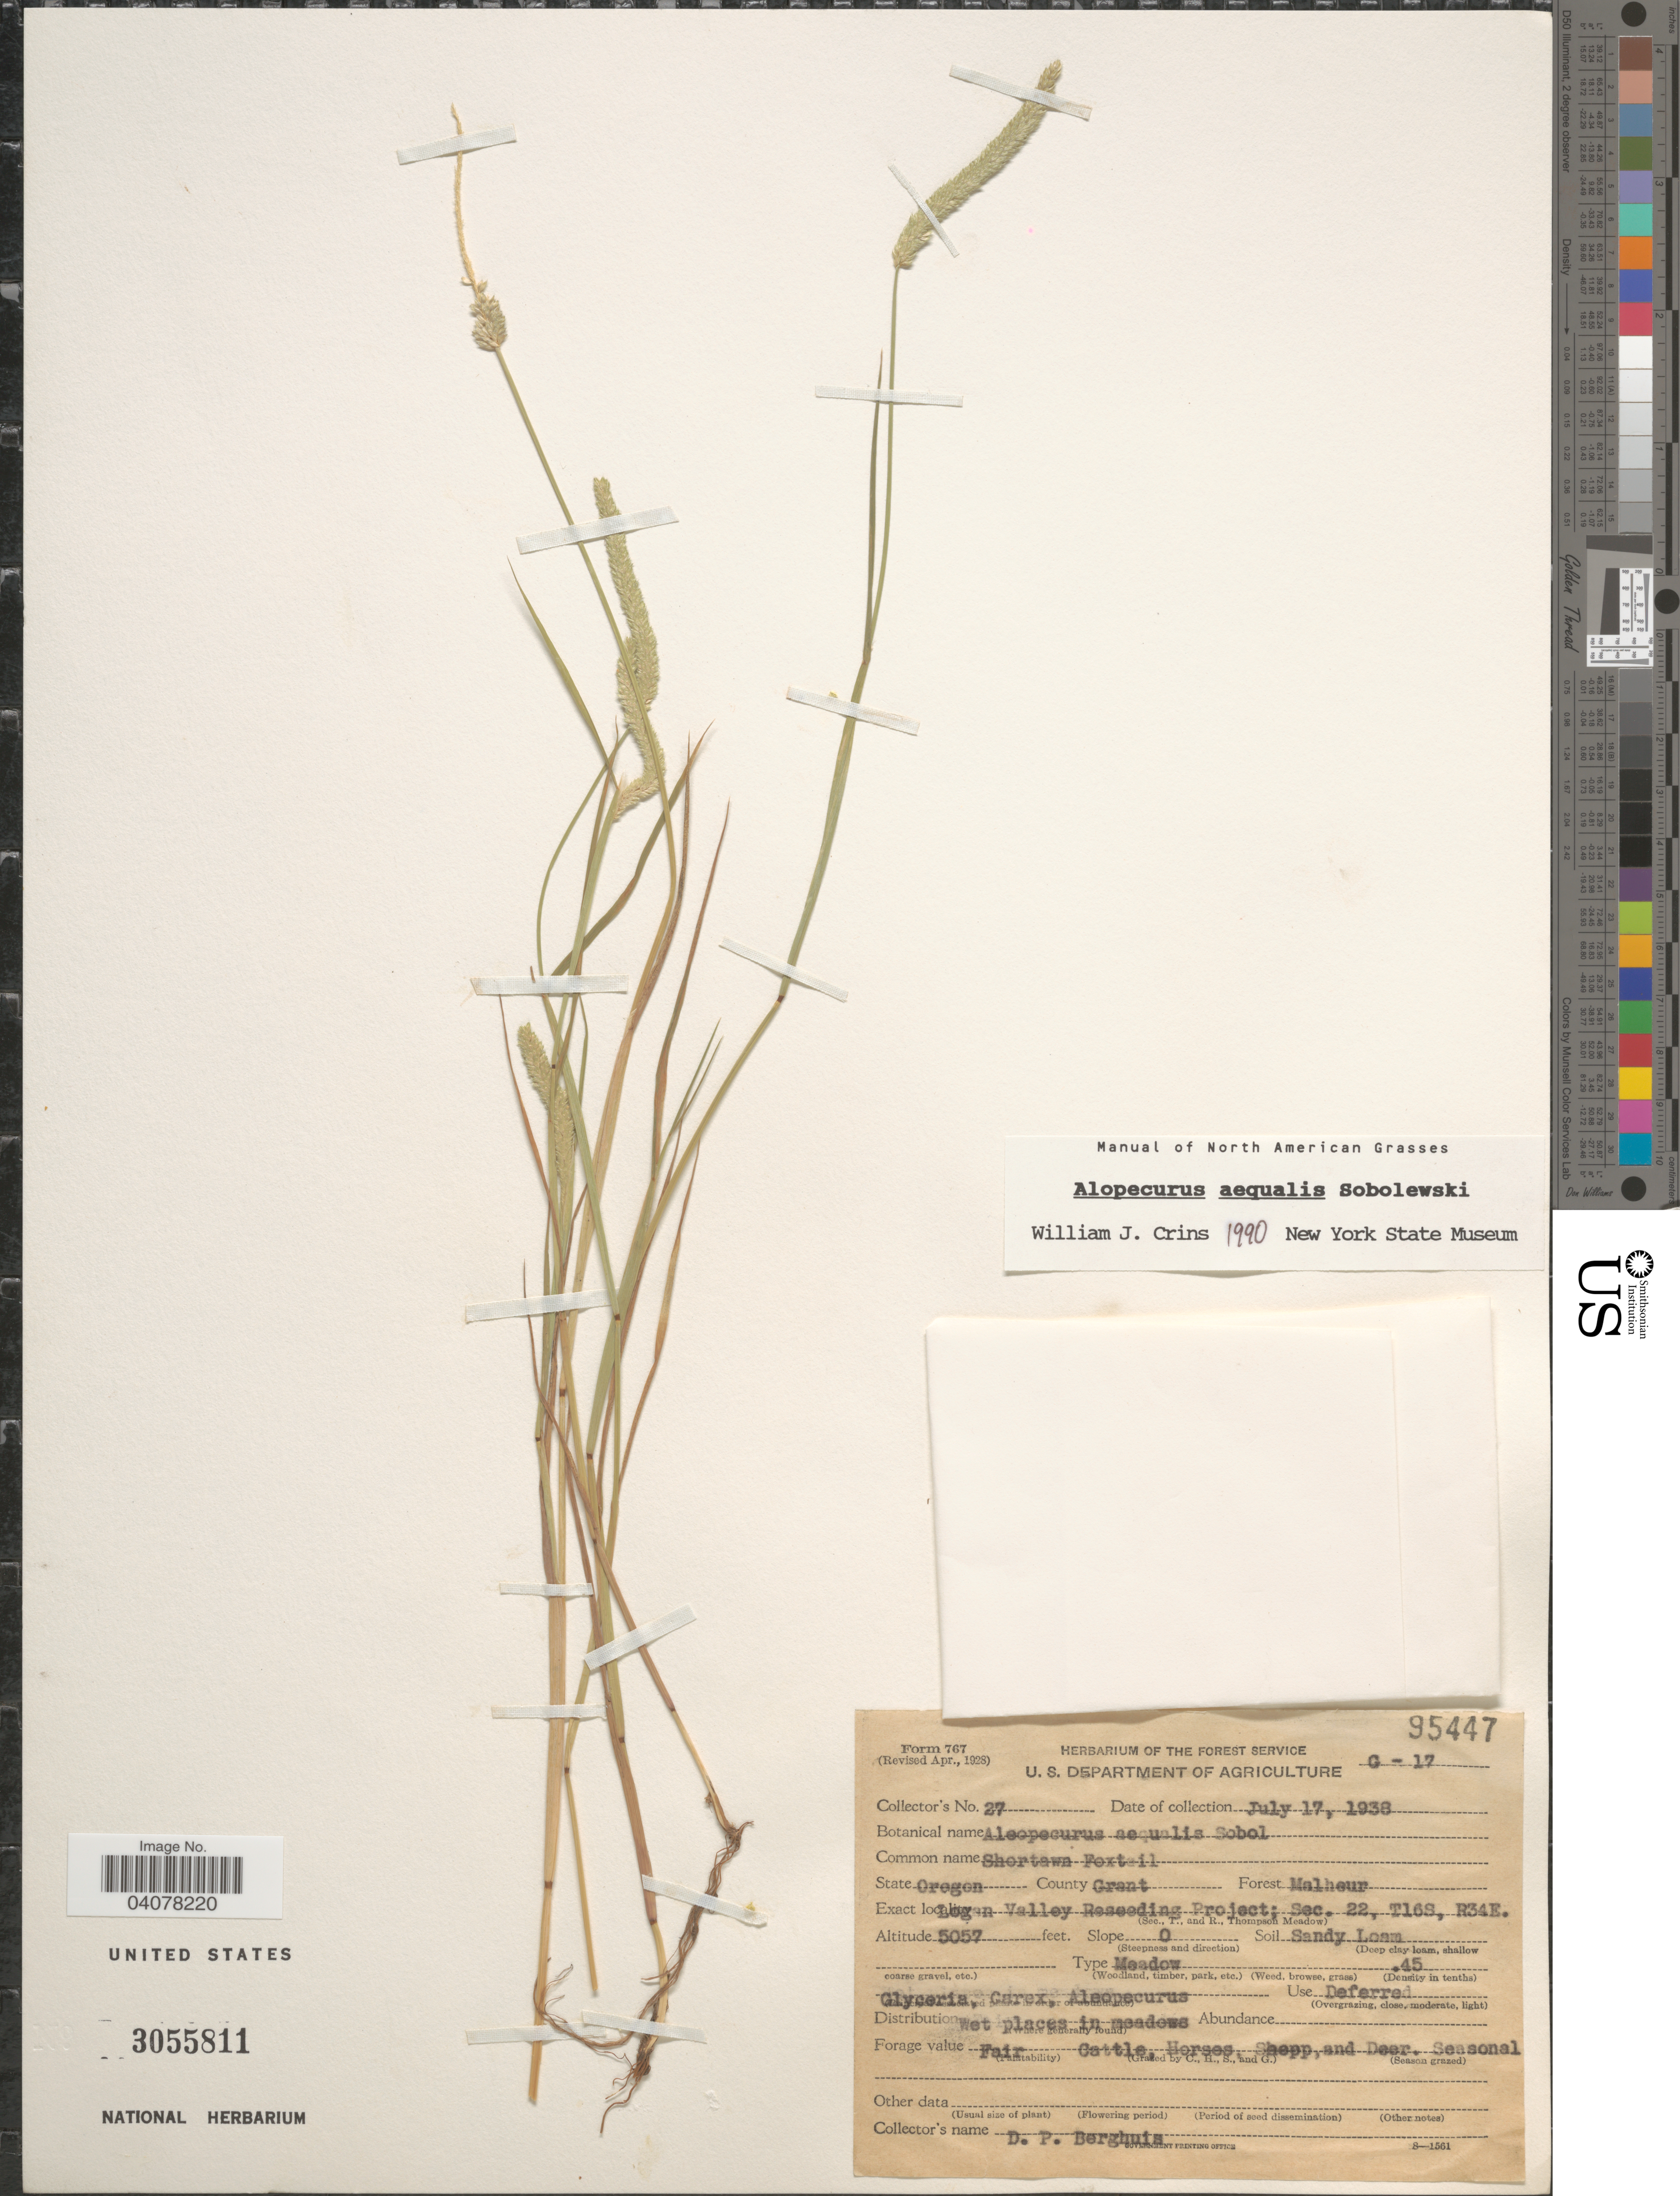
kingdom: Plantae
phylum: Tracheophyta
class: Liliopsida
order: Poales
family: Poaceae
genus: Alopecurus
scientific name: Alopecurus aequalis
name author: Sobol.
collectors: D. Berghuis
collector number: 27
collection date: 1938-07-17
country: United States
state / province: Oregon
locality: County Grant. Forest Malheur. Logan Valley Reseeding Project; Sec. 22, T16S. R34E. Slope O.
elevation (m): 1541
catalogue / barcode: US 3055811